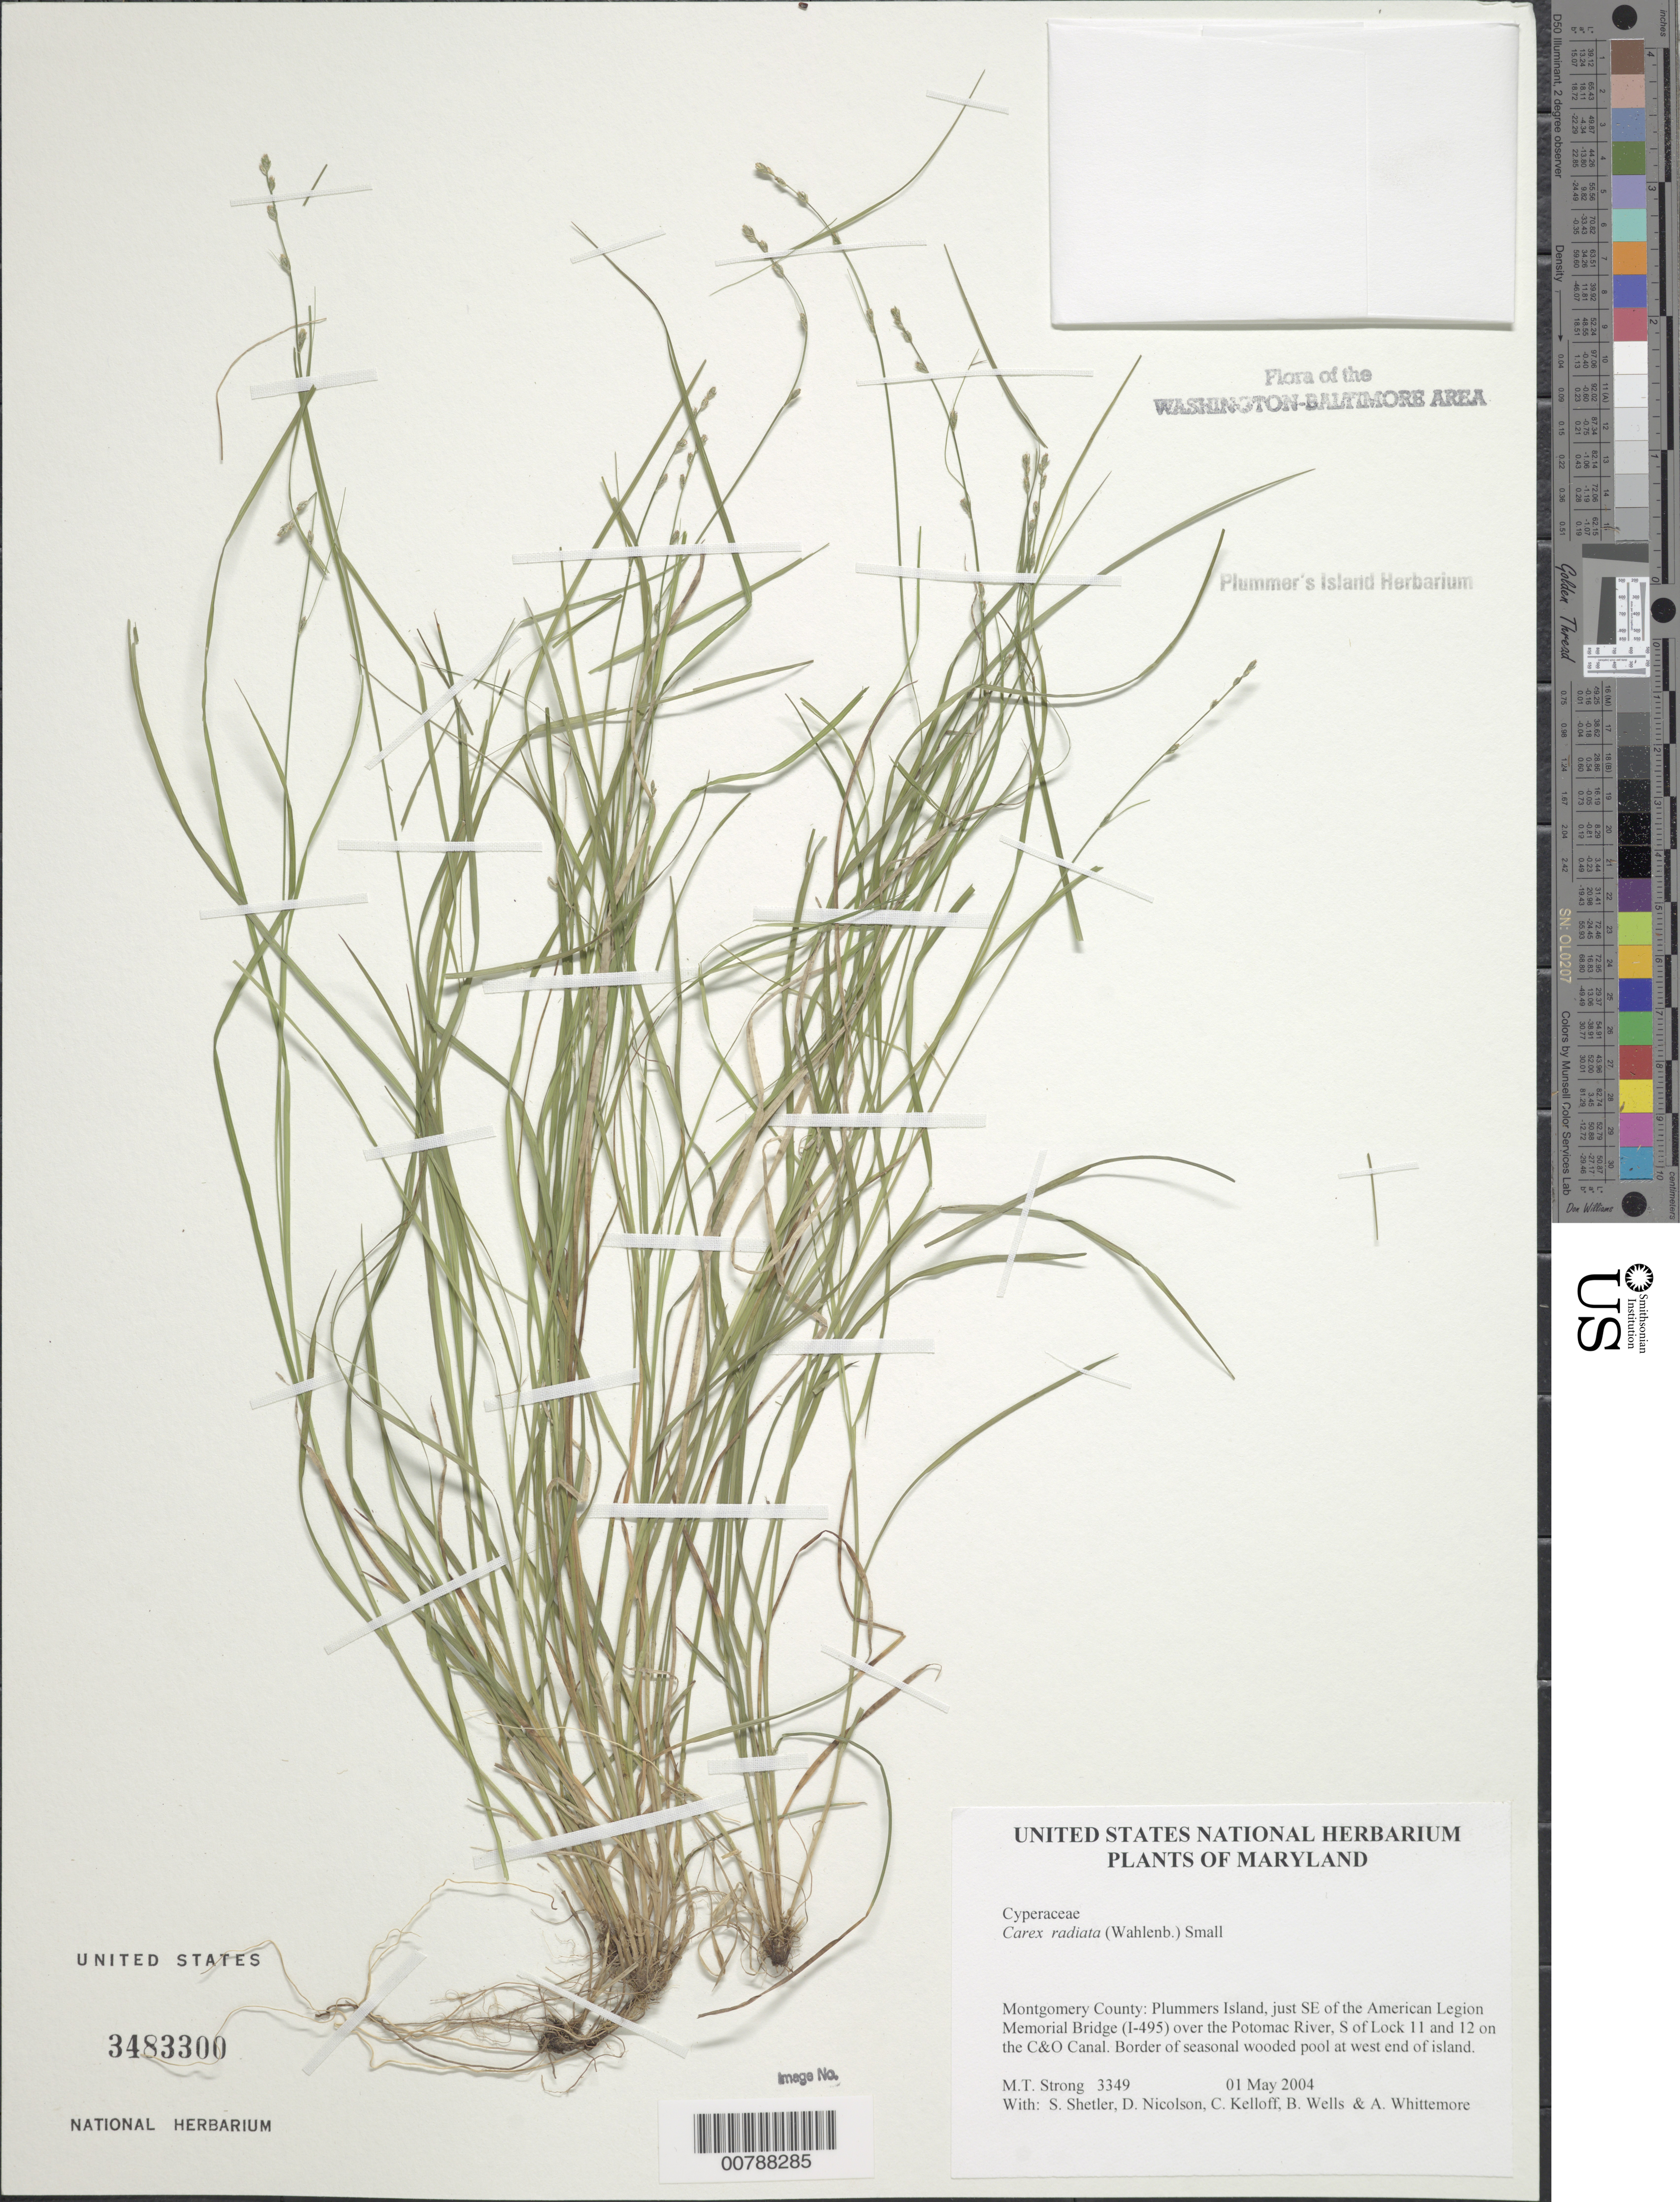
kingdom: Plantae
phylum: Tracheophyta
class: Liliopsida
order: Poales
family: Cyperaceae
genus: Carex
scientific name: Carex radiata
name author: (Wahlenb.) Small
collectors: M. T. Strong, S. Shetler, D. H. Nicolson, C. L. Kelloff, B. Wells & A. Whittemore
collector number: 3349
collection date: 2004-05-01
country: United States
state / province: Maryland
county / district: Montgomery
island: Plummers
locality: Plummers Island, just SE of the American Legion Memorial Bridge (I-495) over the Potomac River, S of Lock 11 and 12 on the C&O Canal. Bordering west end of island.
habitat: Border of seasonal wooded pool.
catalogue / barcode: US 3483300